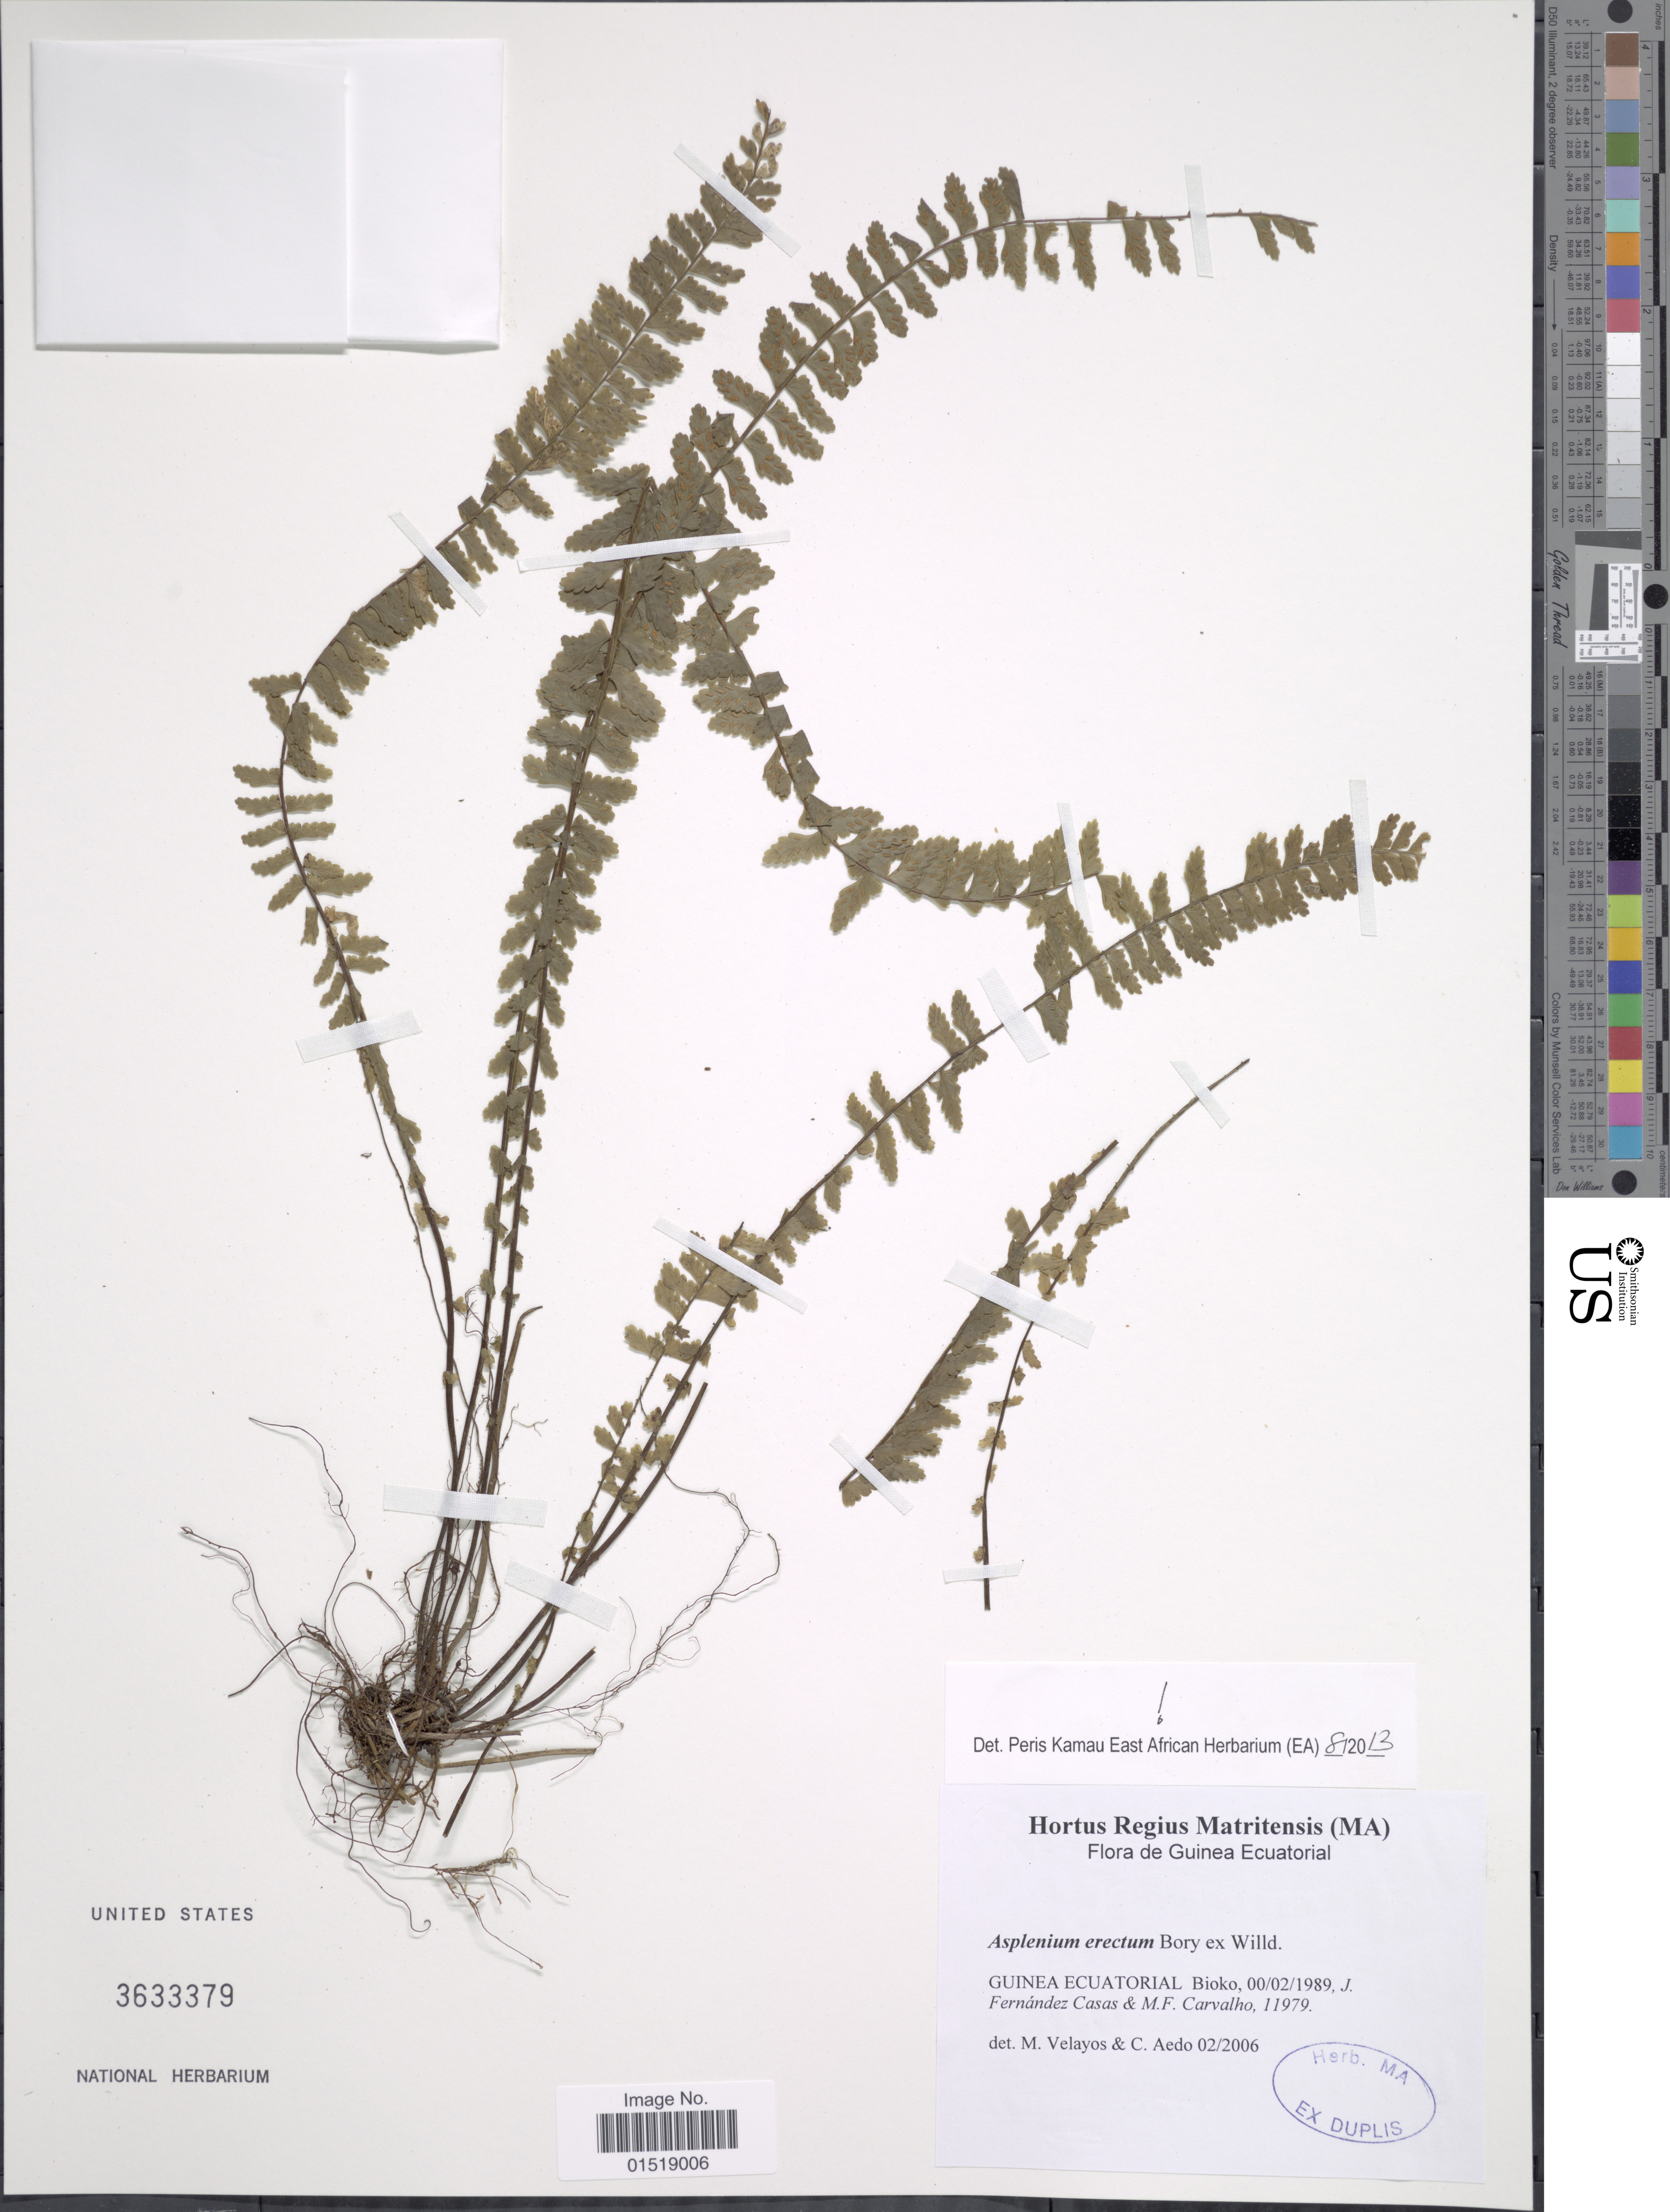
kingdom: Plantae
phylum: Tracheophyta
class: Polypodiopsida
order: Polypodiales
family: Aspleniaceae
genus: Asplenium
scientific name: Asplenium erectum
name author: Bory ex Willd.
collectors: J. Casas & M. F. Carvalho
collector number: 11979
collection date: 1989-02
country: Equatorial Guinea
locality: Bioko.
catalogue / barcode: US 3633379